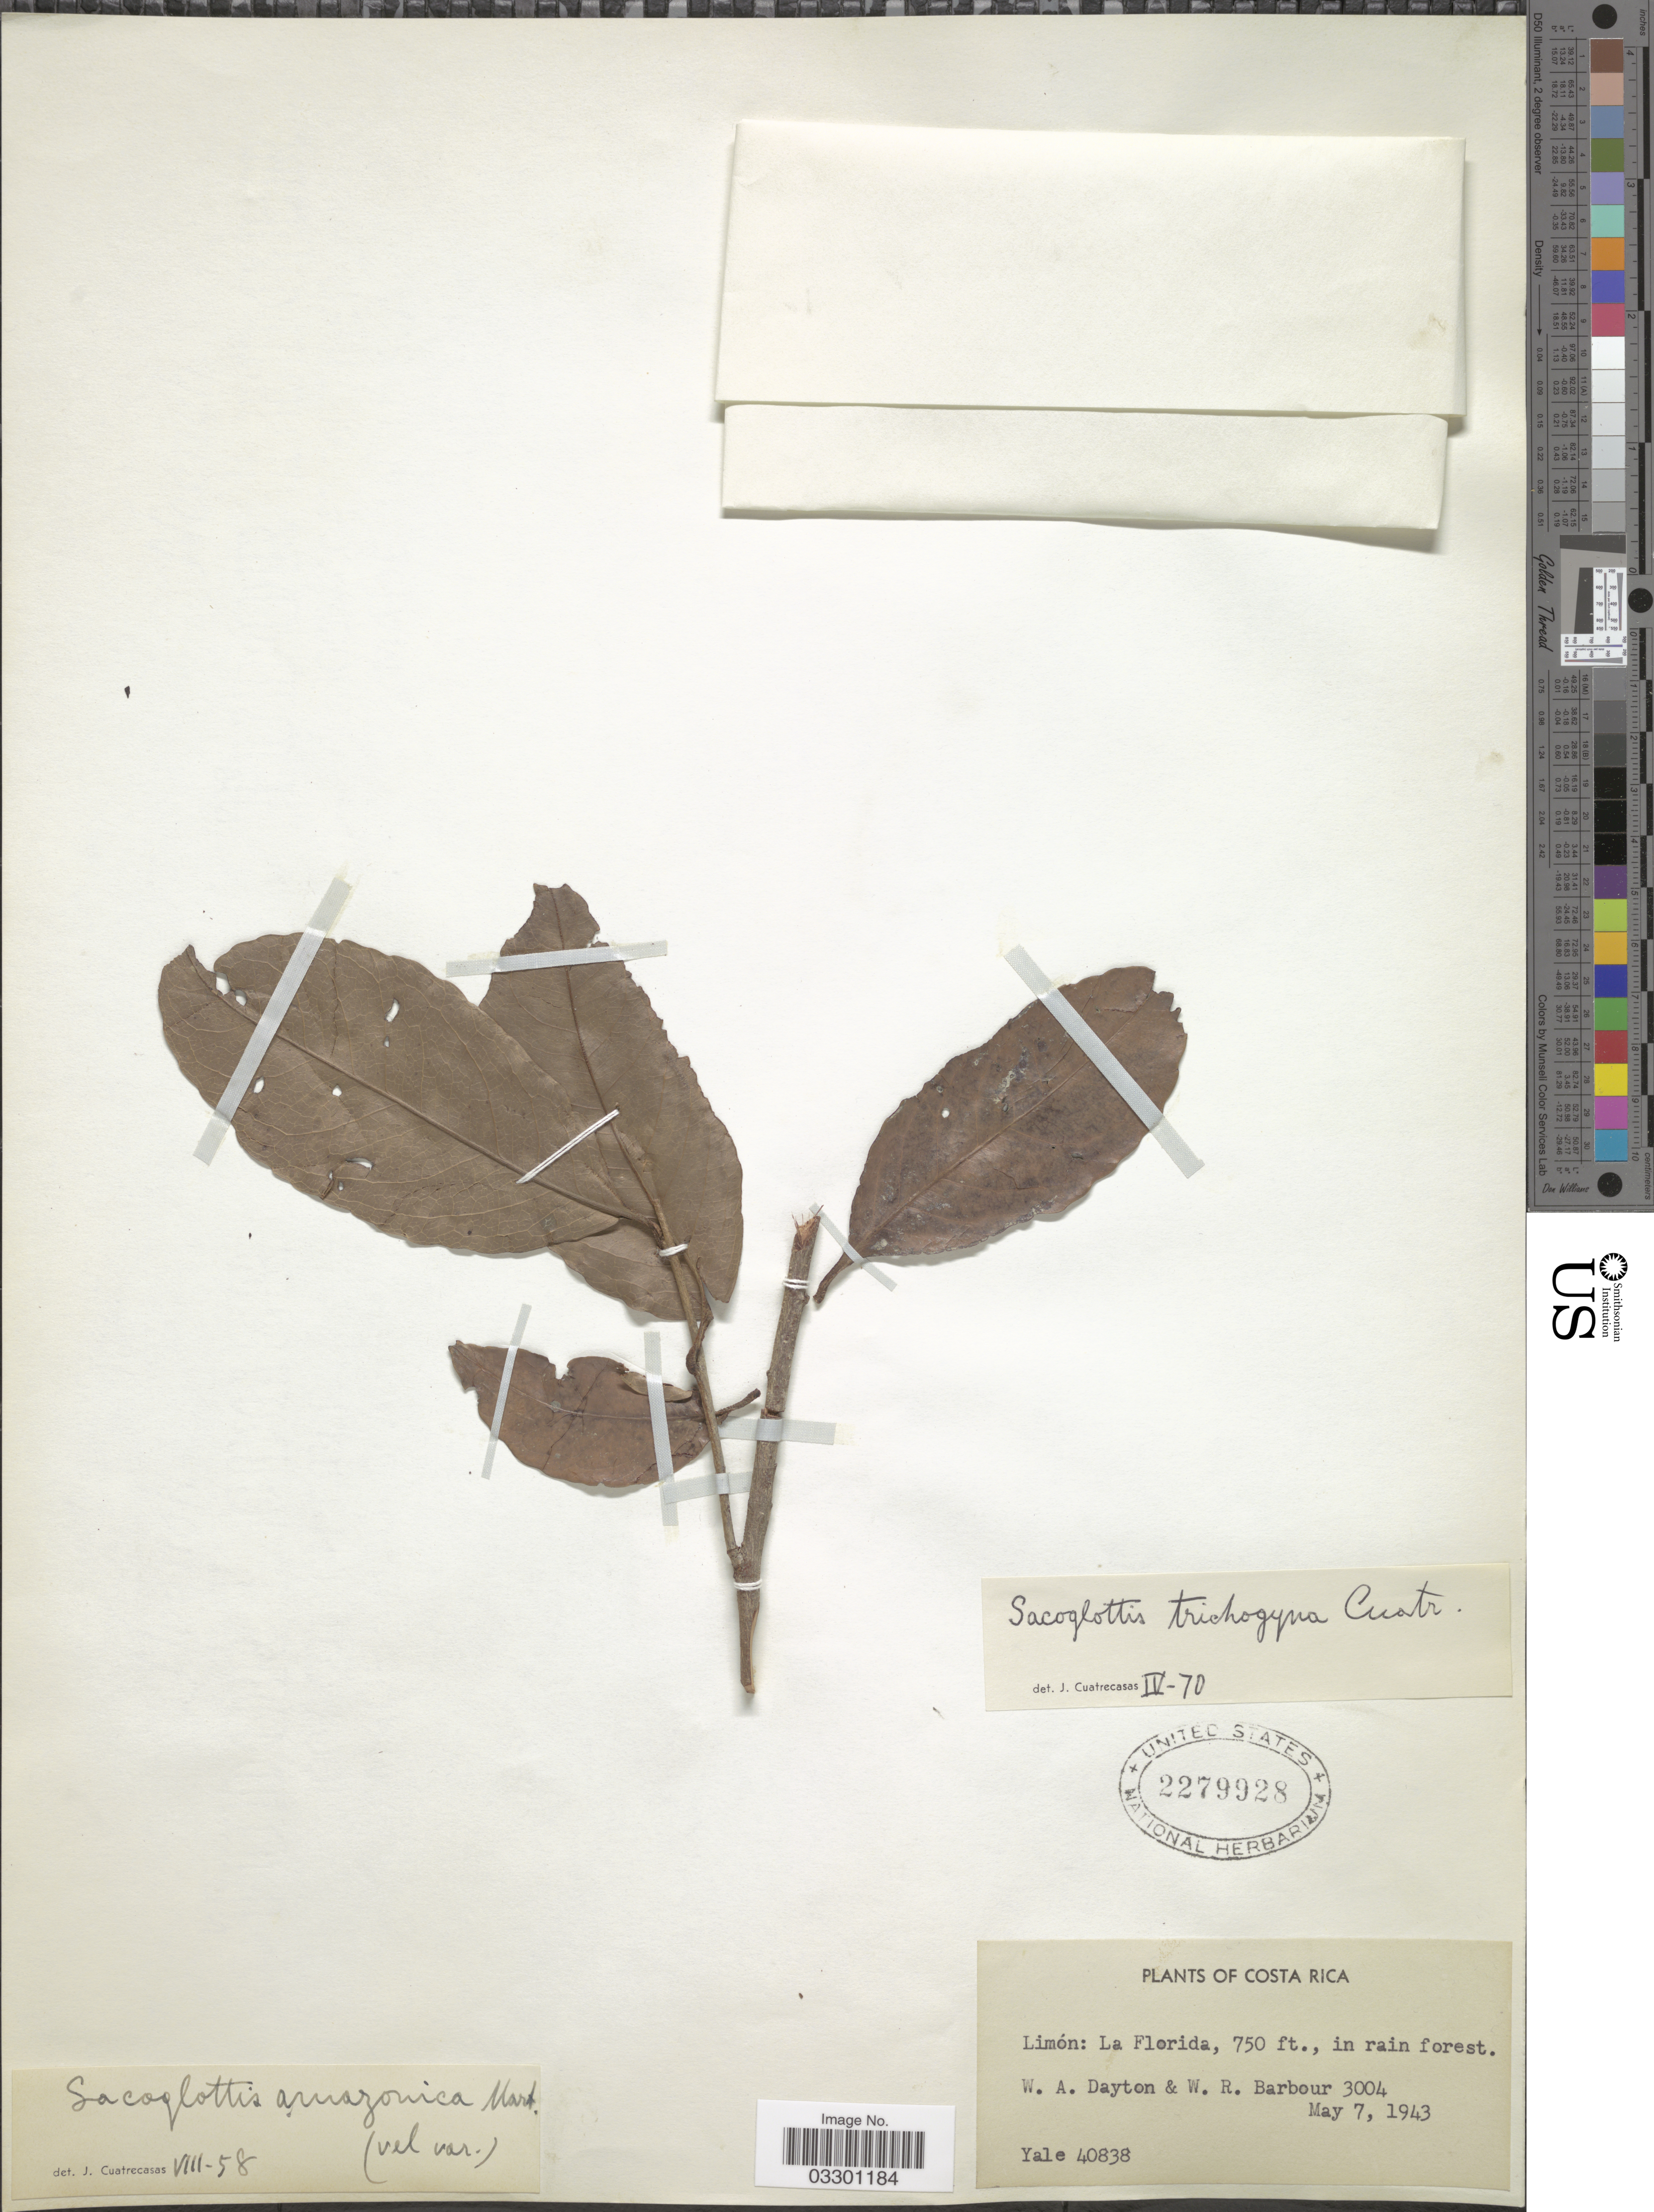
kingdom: Plantae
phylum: Tracheophyta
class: Magnoliopsida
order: Malpighiales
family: Humiriaceae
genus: Sacoglottis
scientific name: Sacoglottis trichogyna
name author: Cuatrec.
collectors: W. Dayton & W. Barbour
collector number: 3004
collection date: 1943-05-07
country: Costa Rica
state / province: Limón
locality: La Florida.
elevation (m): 229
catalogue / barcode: US 2279928